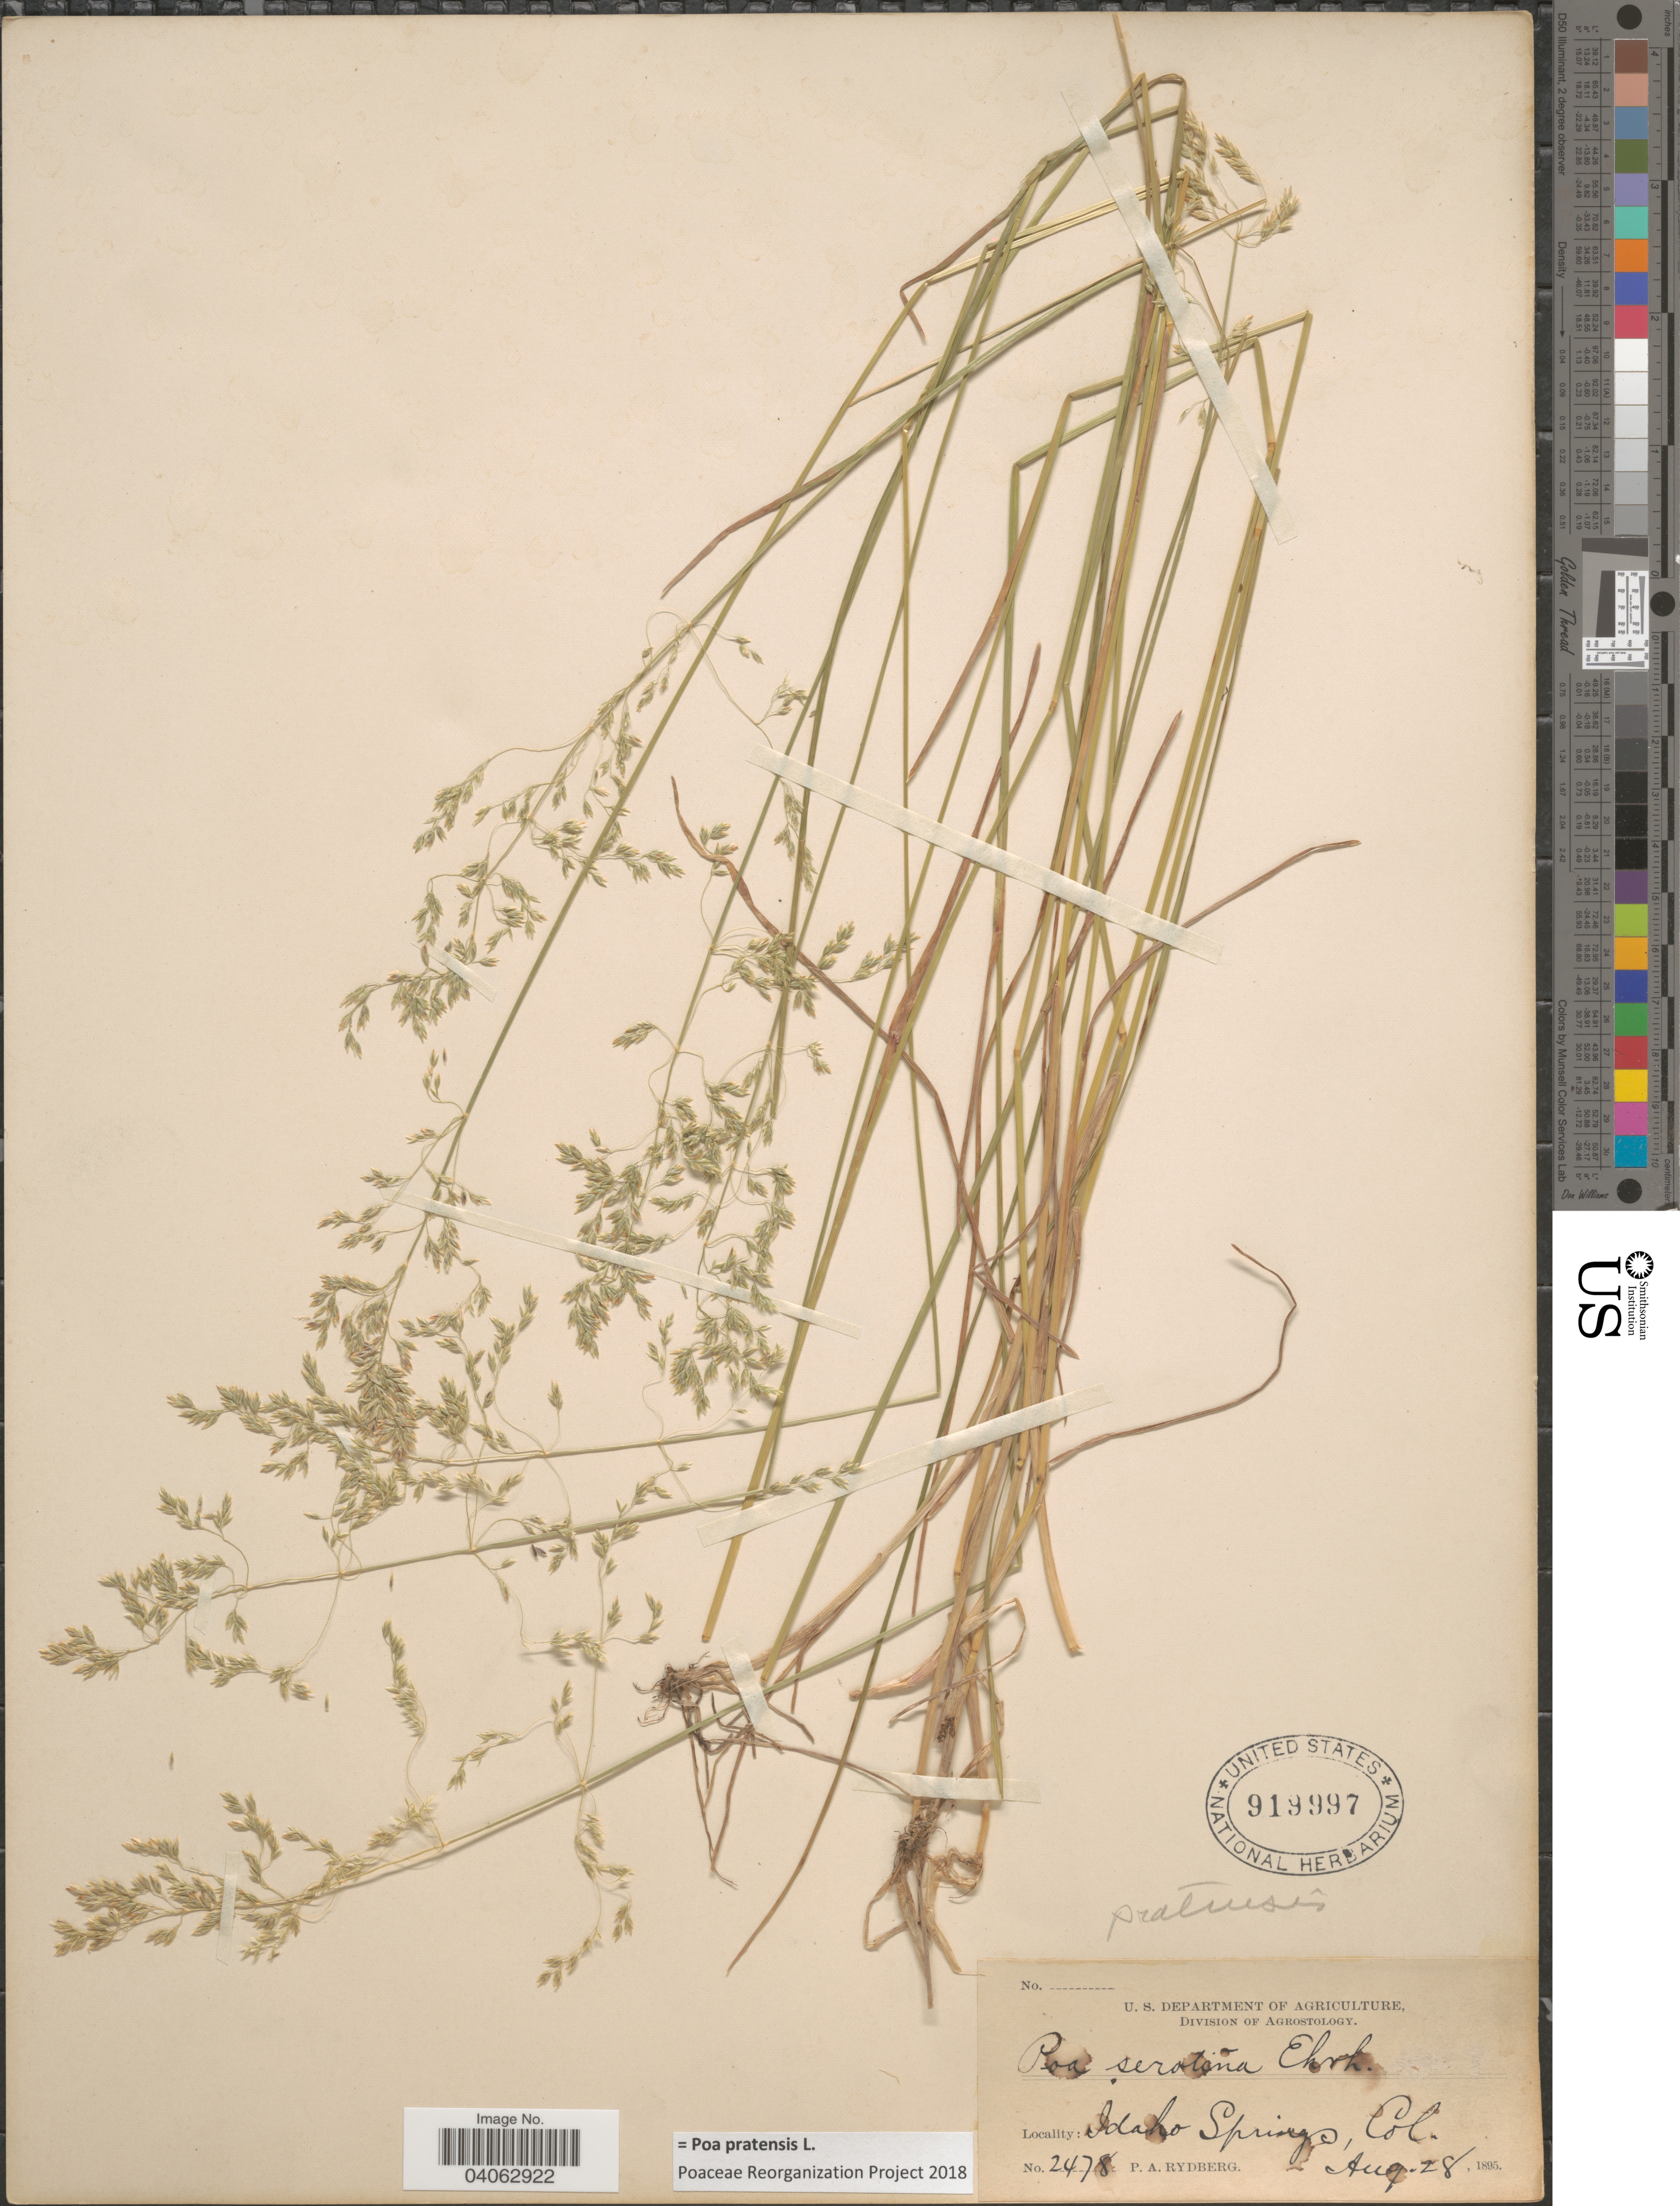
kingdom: Plantae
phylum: Tracheophyta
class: Liliopsida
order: Poales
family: Poaceae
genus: Poa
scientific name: Poa pratensis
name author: L.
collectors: P. A. Rydberg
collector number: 2478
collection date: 1895-08-28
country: United States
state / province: Colorado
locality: Idaho Springs.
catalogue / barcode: US 919997